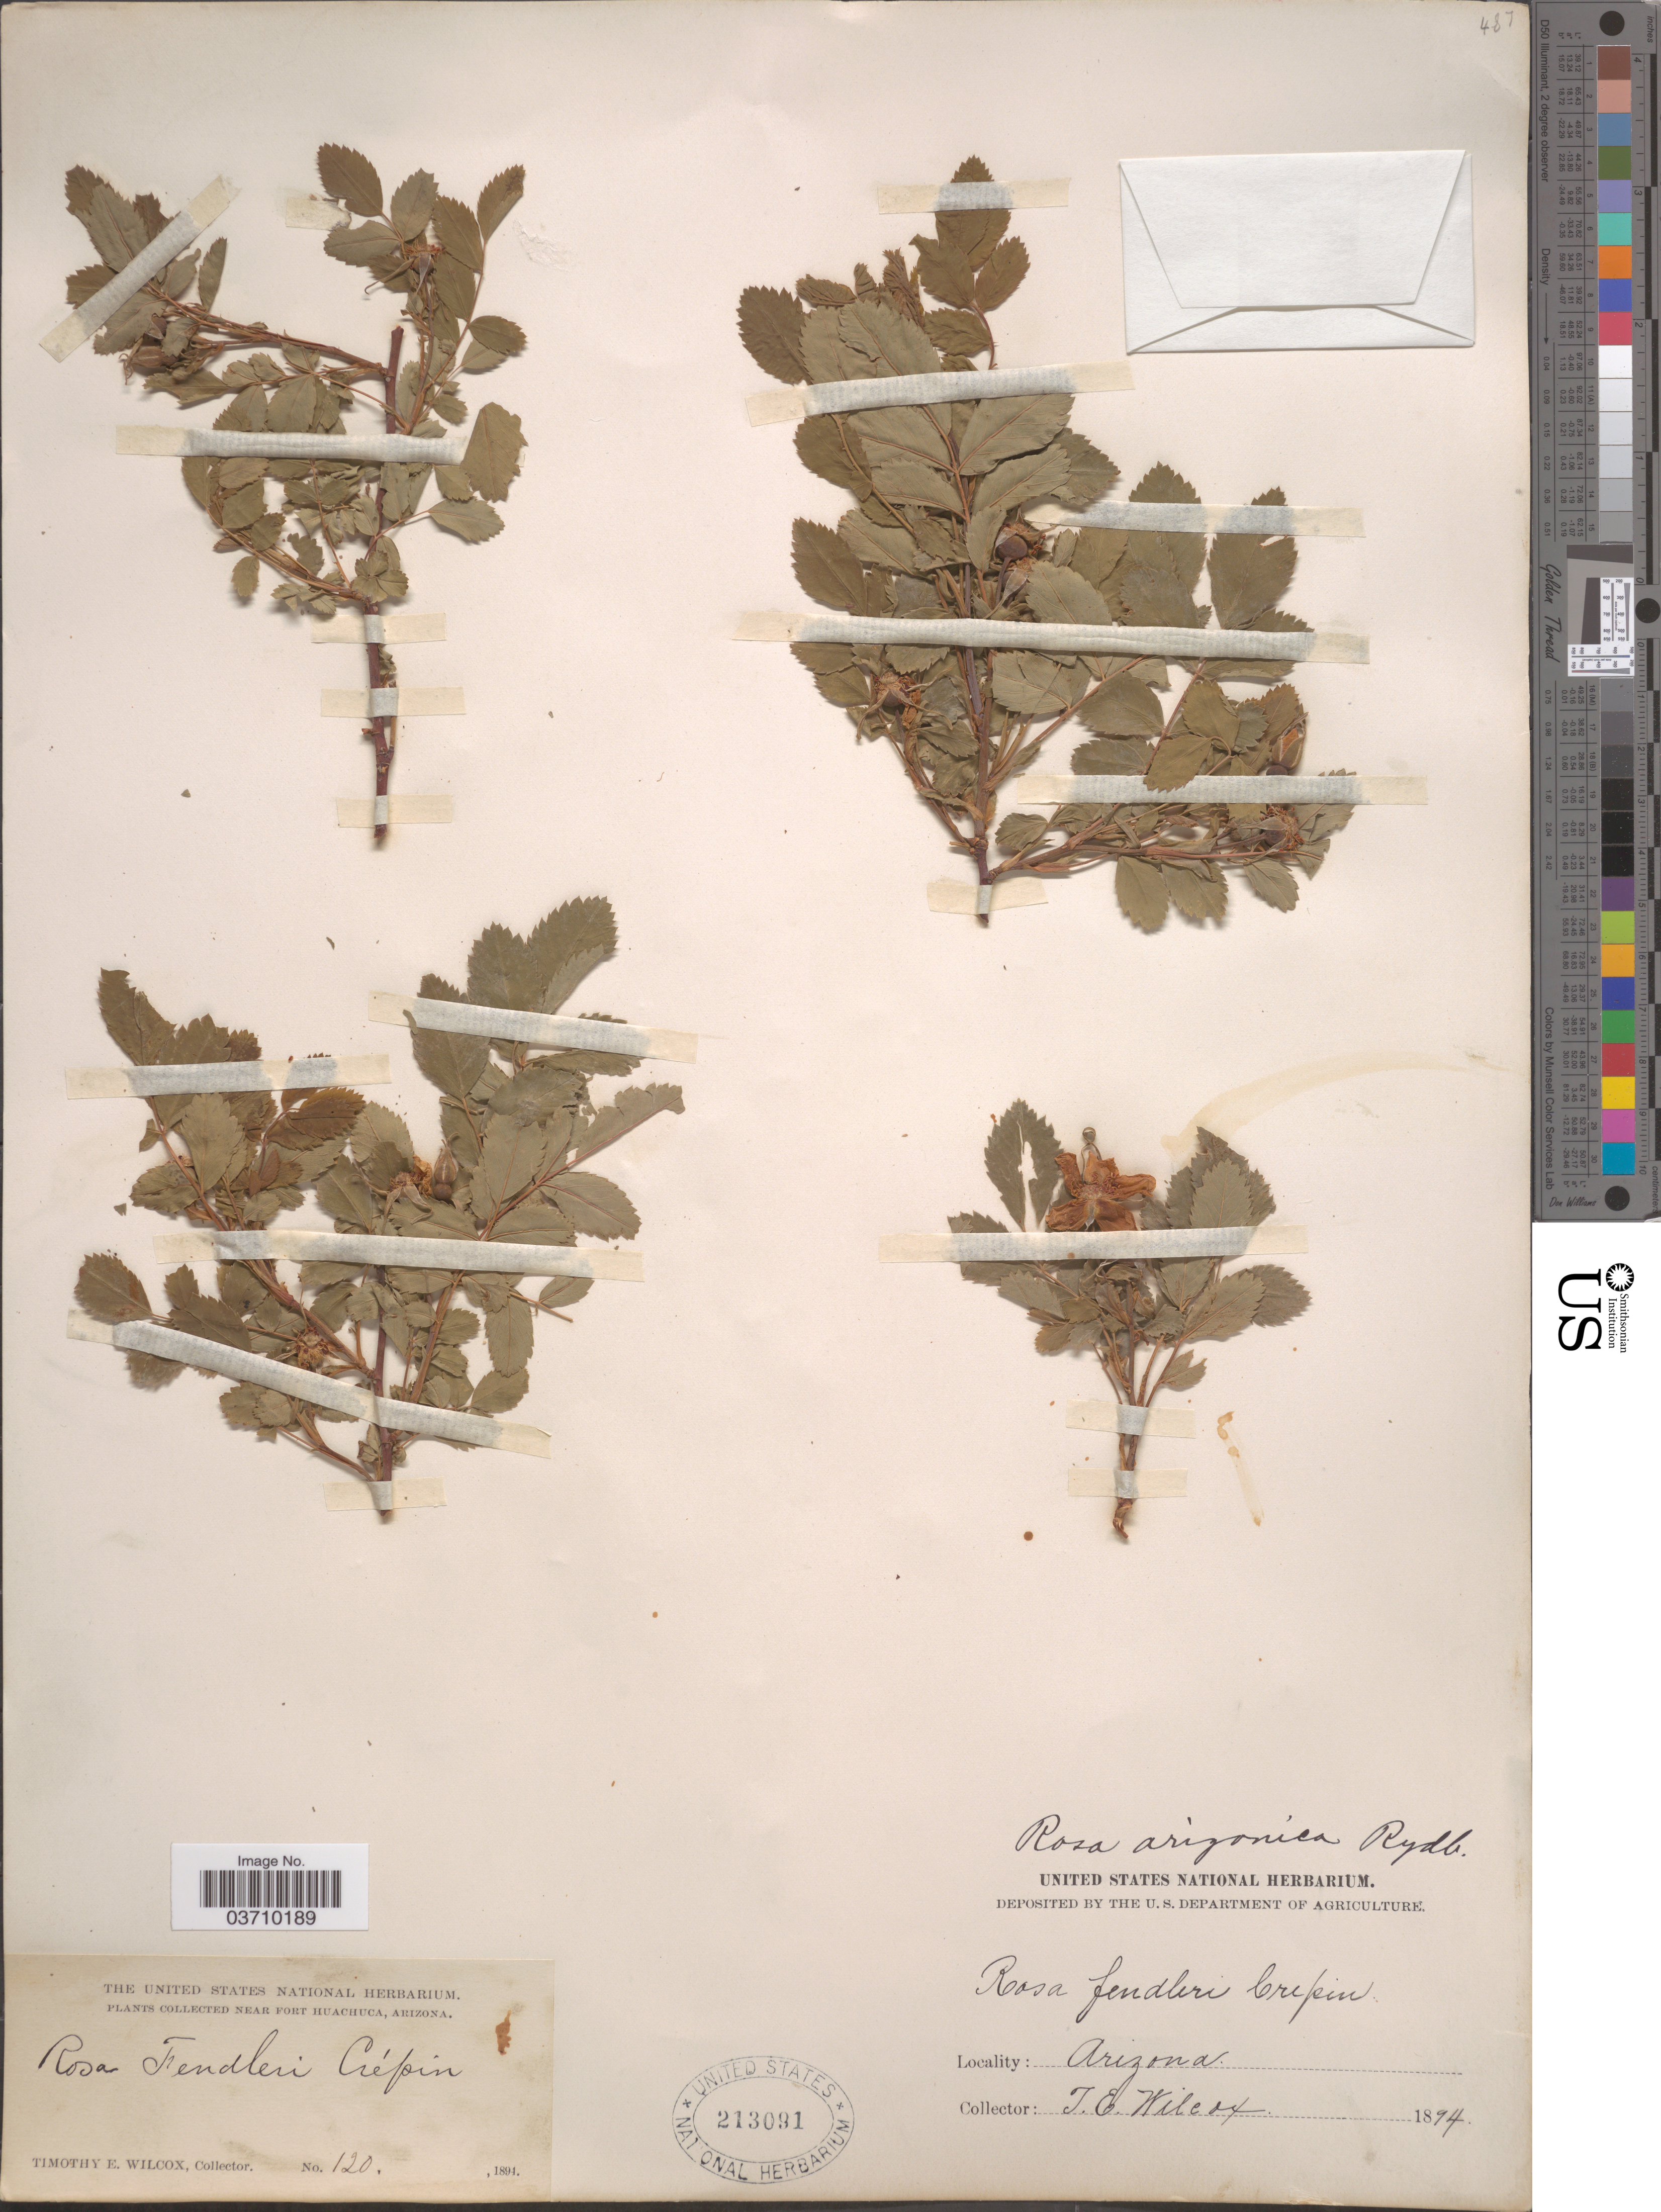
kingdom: Plantae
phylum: Tracheophyta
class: Magnoliopsida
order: Rosales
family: Rosaceae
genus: Rosa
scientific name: Rosa arizonica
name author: Rydb.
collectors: T. E. Wilcox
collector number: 120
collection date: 1894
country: United States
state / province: Arizona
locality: Near Fort Huachuca.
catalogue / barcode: US 213091